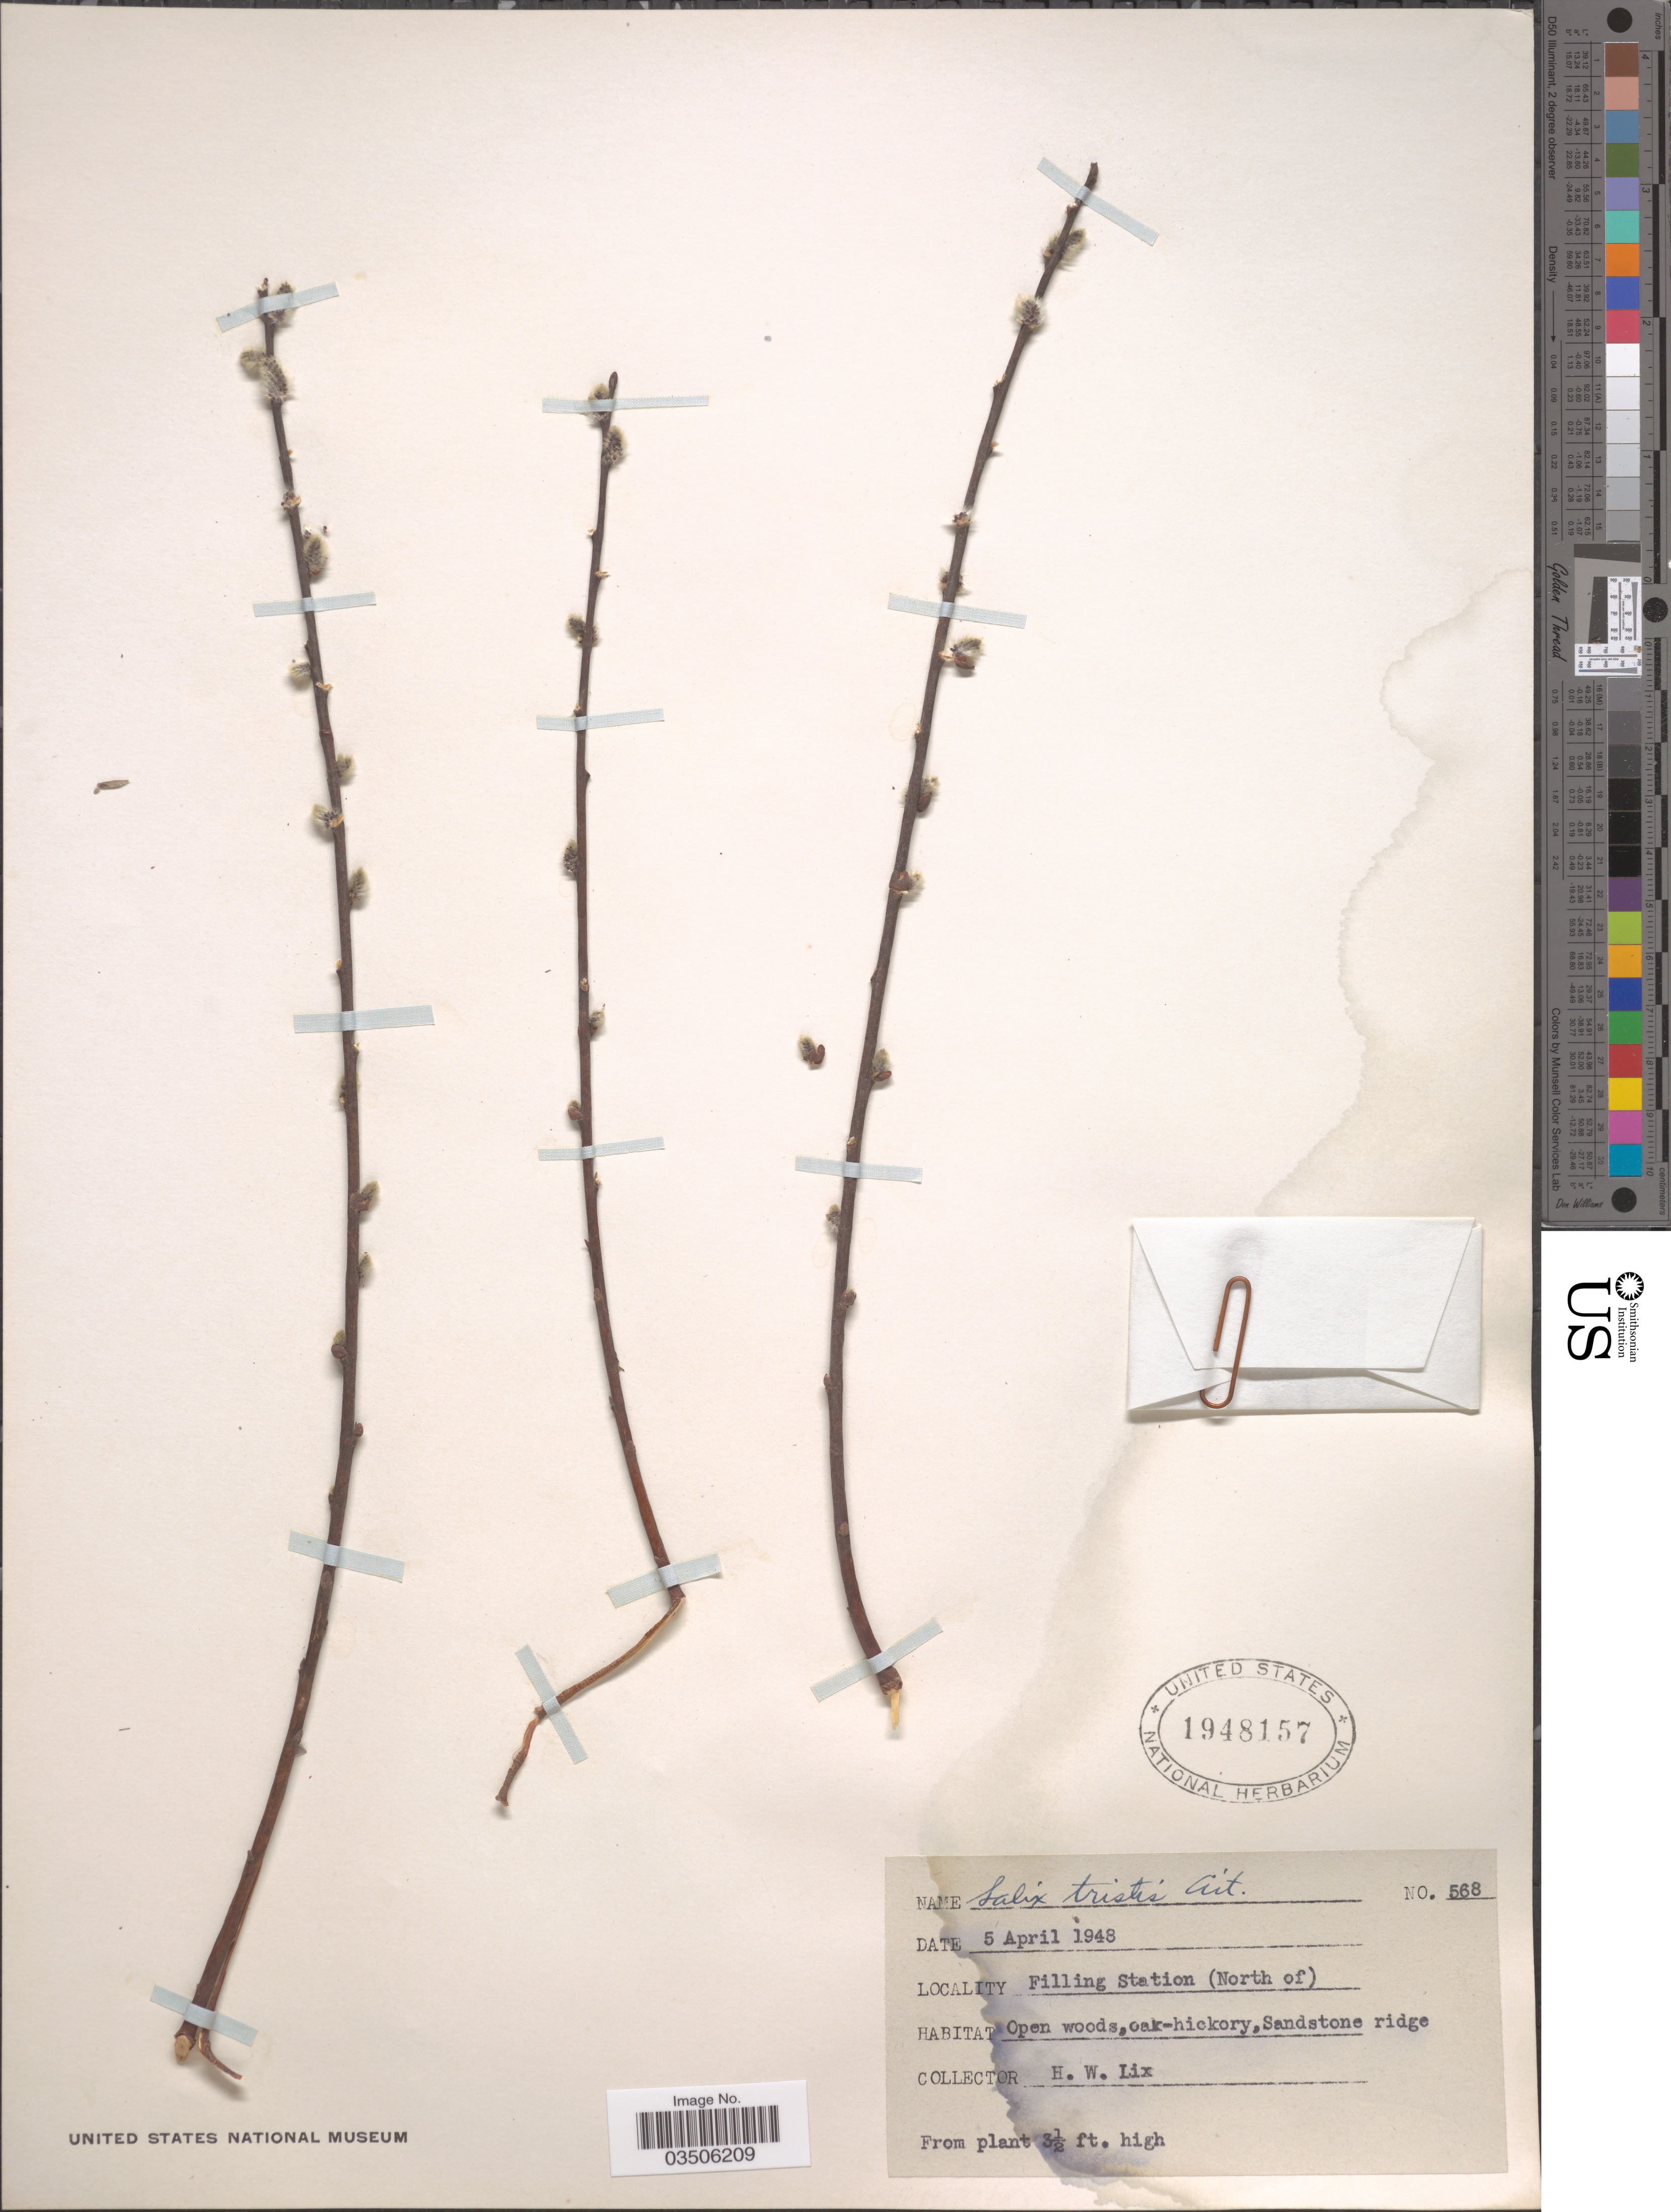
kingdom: Plantae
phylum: Tracheophyta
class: Magnoliopsida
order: Malpighiales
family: Salicaceae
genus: Salix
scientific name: Salix tristis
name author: Aiton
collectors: H. W. Lix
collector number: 568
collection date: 1948-04-05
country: United States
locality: Filling Station (North of).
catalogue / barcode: US 1948157